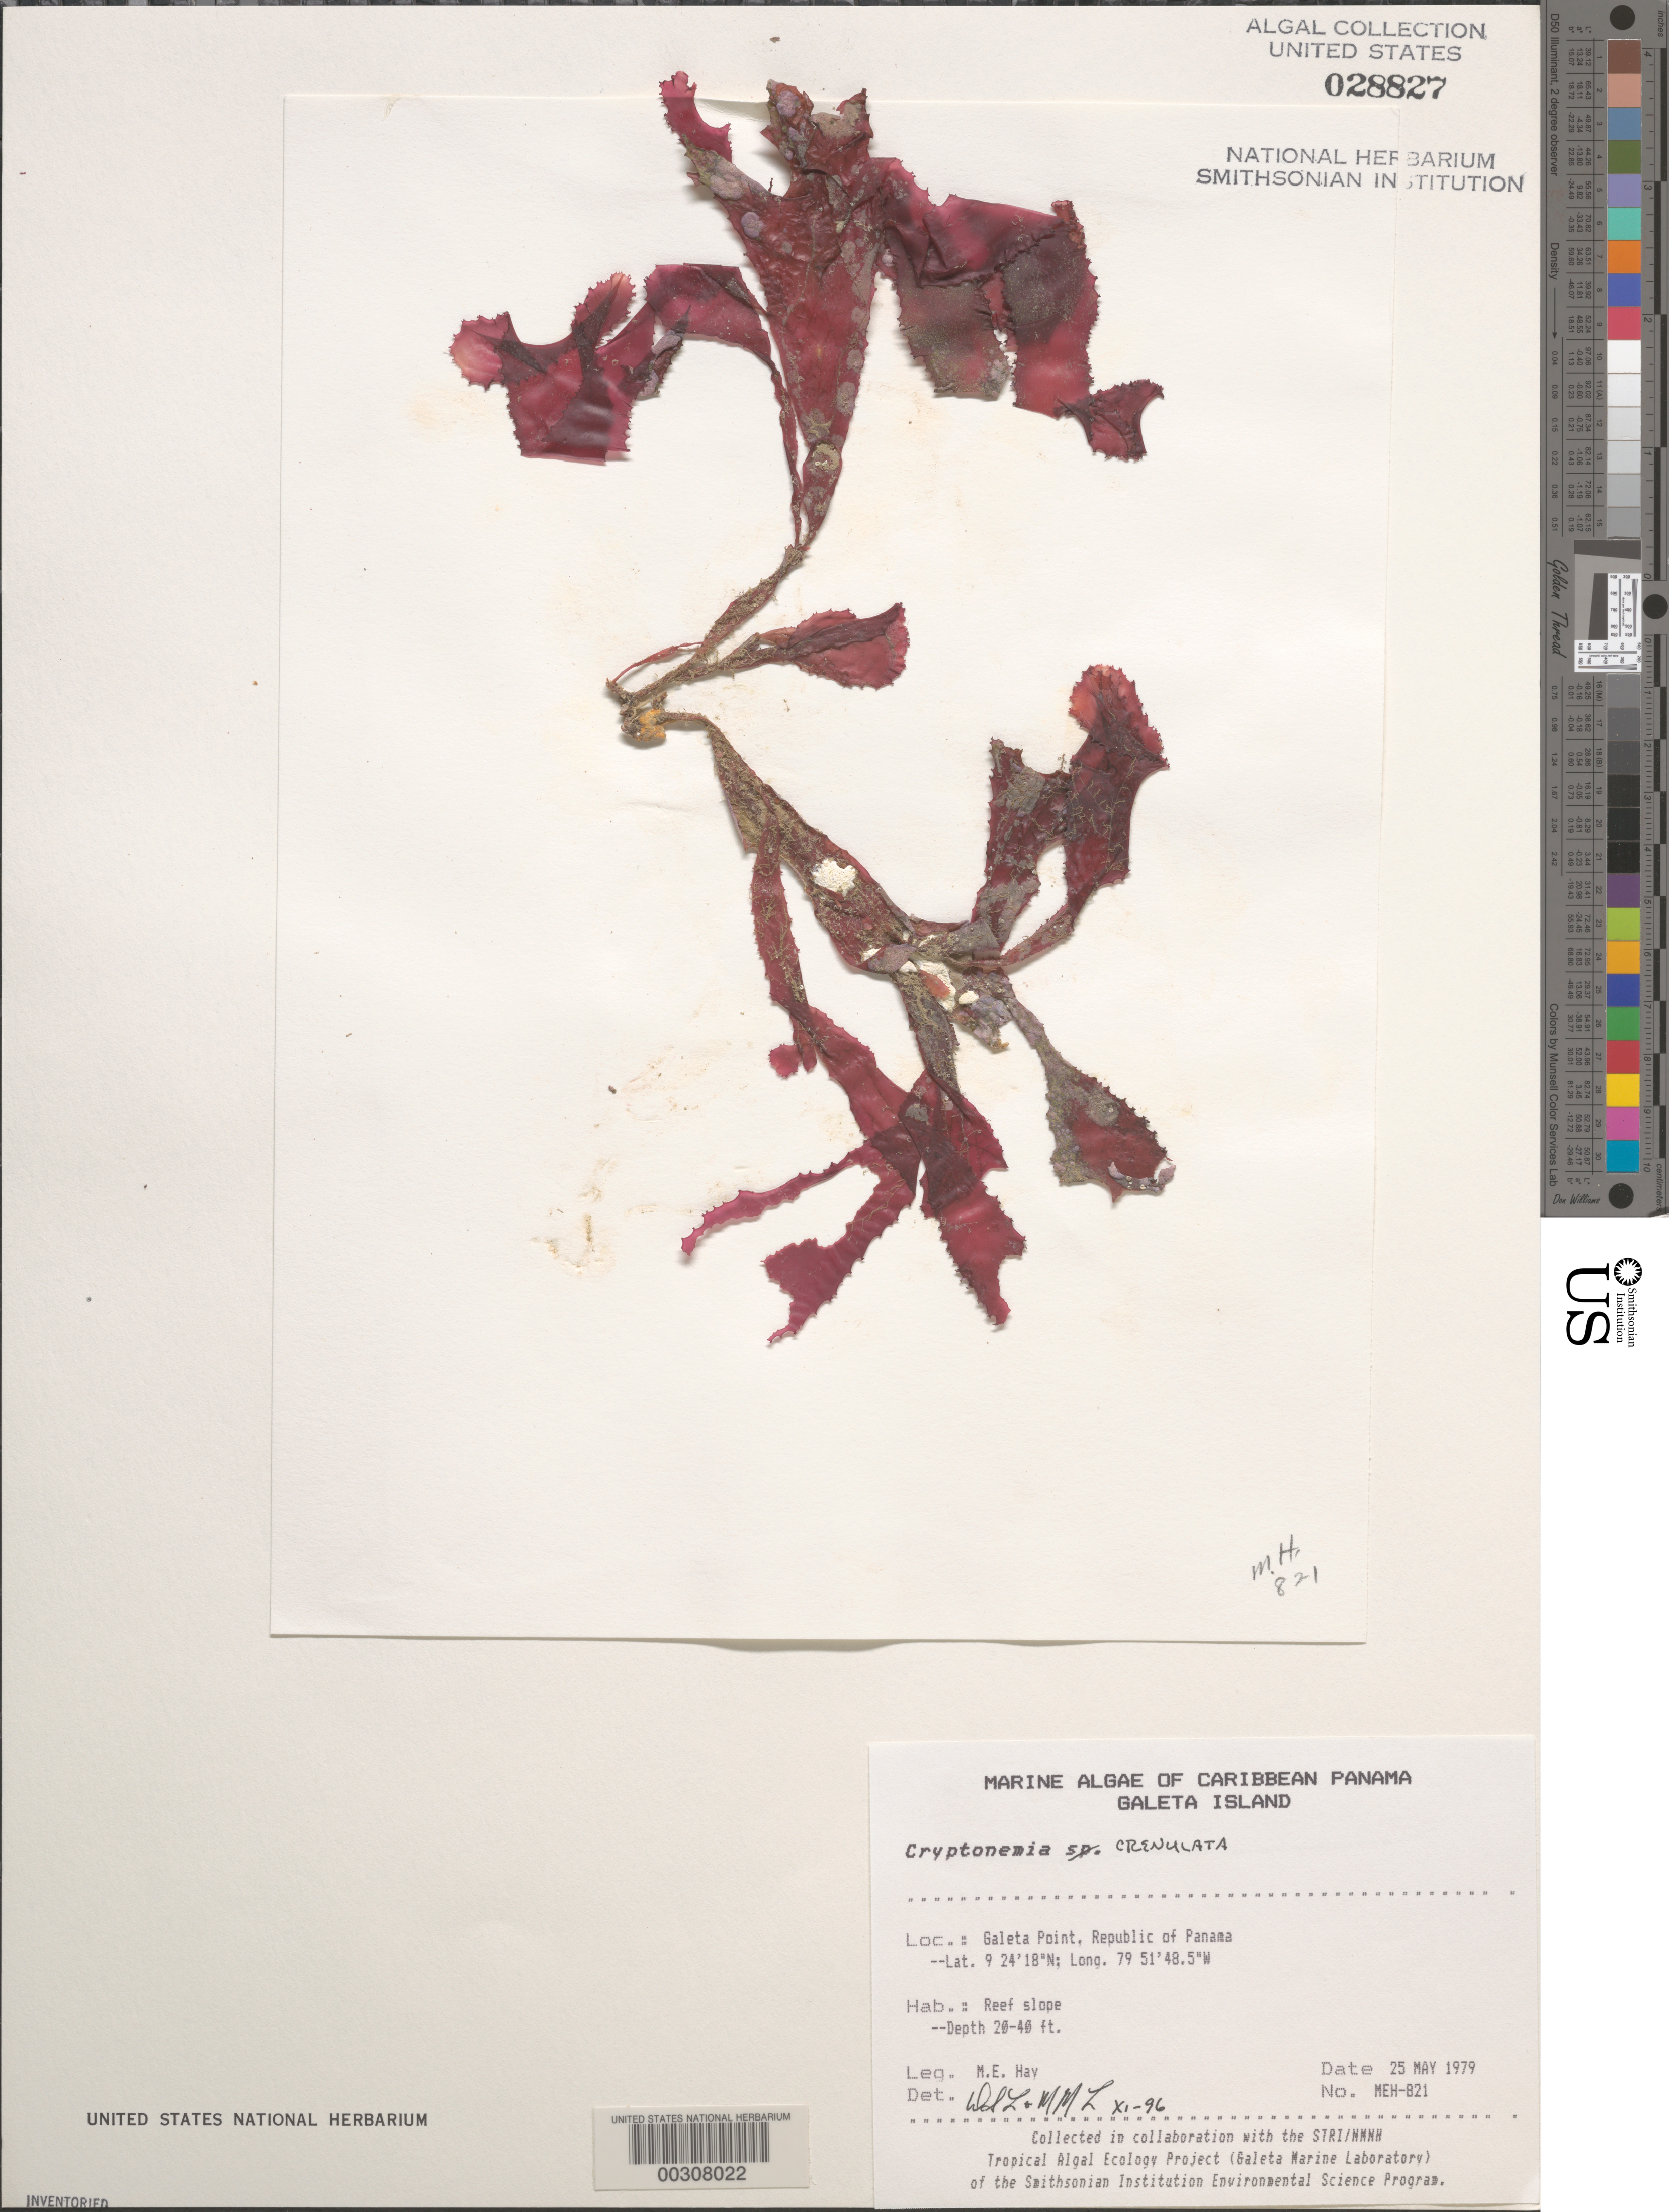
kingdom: Plantae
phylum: Rhodophyta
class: Florideophyceae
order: Halymeniales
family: Halymeniaceae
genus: Cryptonemia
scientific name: Cryptonemia crenulata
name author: (J. Agardh) J. Agardh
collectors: M. E. Hay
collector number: MEH-821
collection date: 1979-05-25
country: Panama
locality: Caribbean Panama. Galeta Island. Galeta Point, Republic of Panama.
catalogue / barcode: US 28827